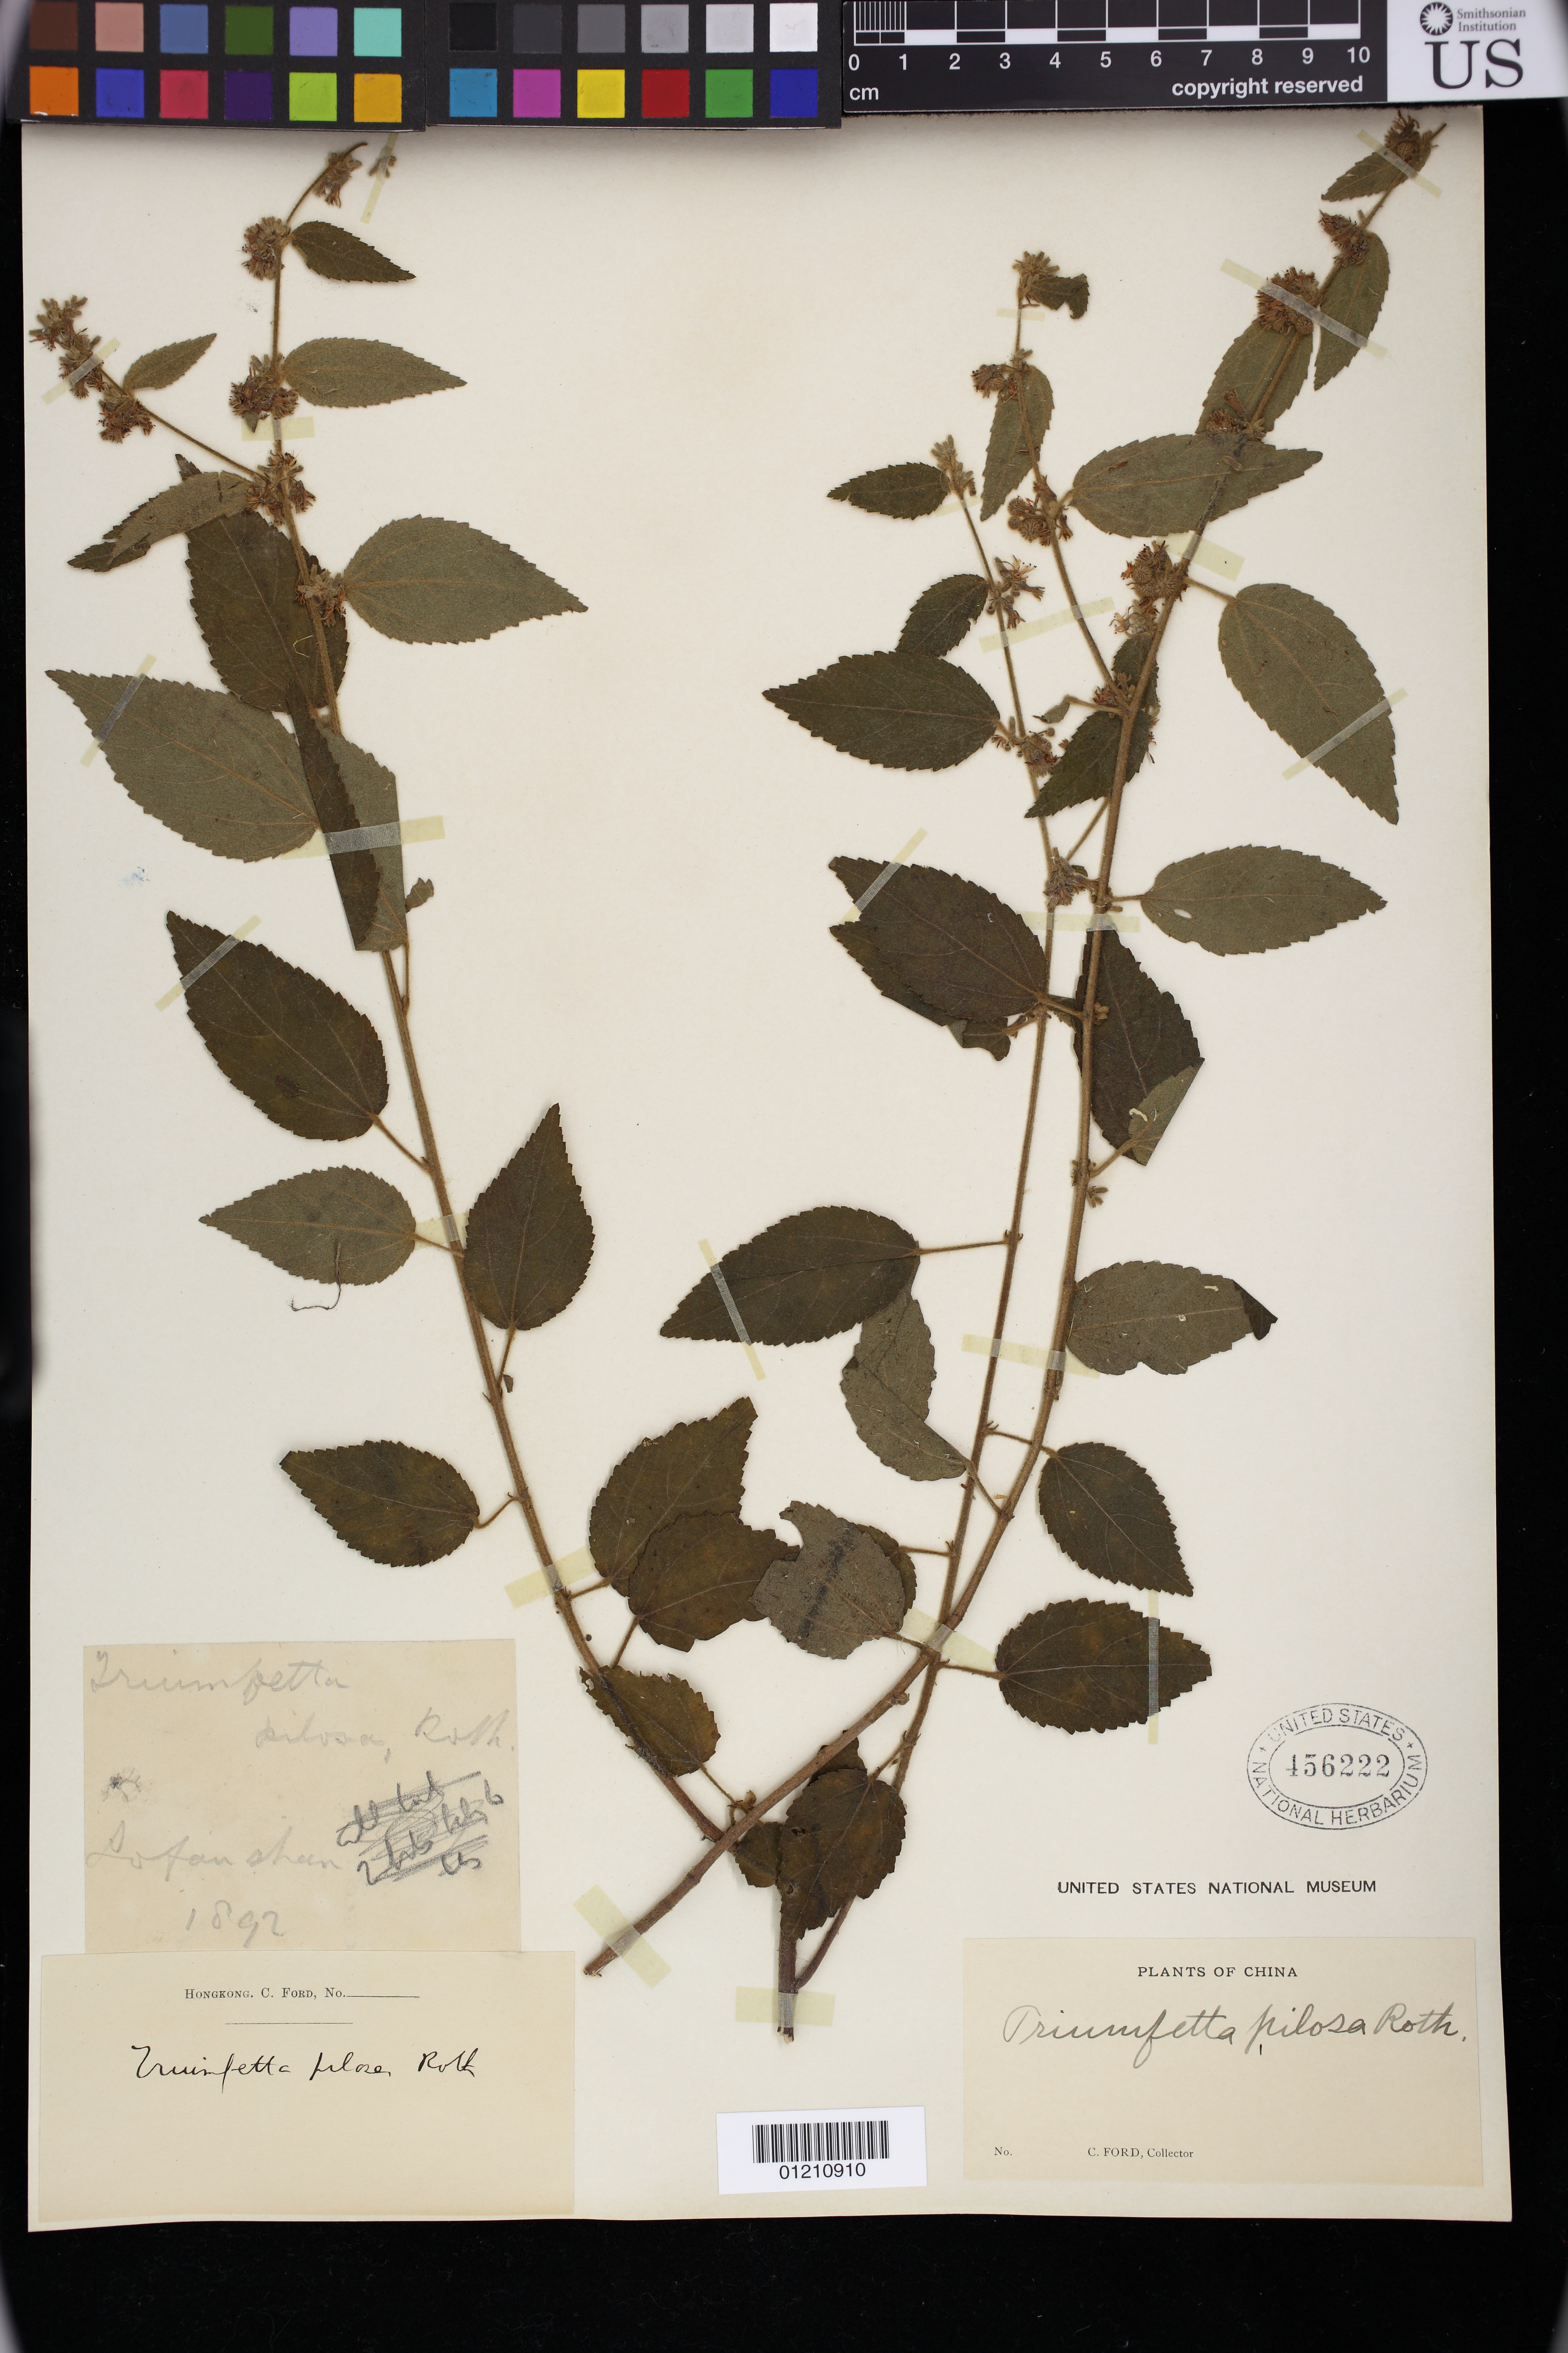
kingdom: Plantae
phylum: Tracheophyta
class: Magnoliopsida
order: Malvales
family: Malvaceae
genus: Triumfetta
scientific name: Triumfetta pilosa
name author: Roth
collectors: C. Ford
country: China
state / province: Hong Kong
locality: Above poki (illegible)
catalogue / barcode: US 456222